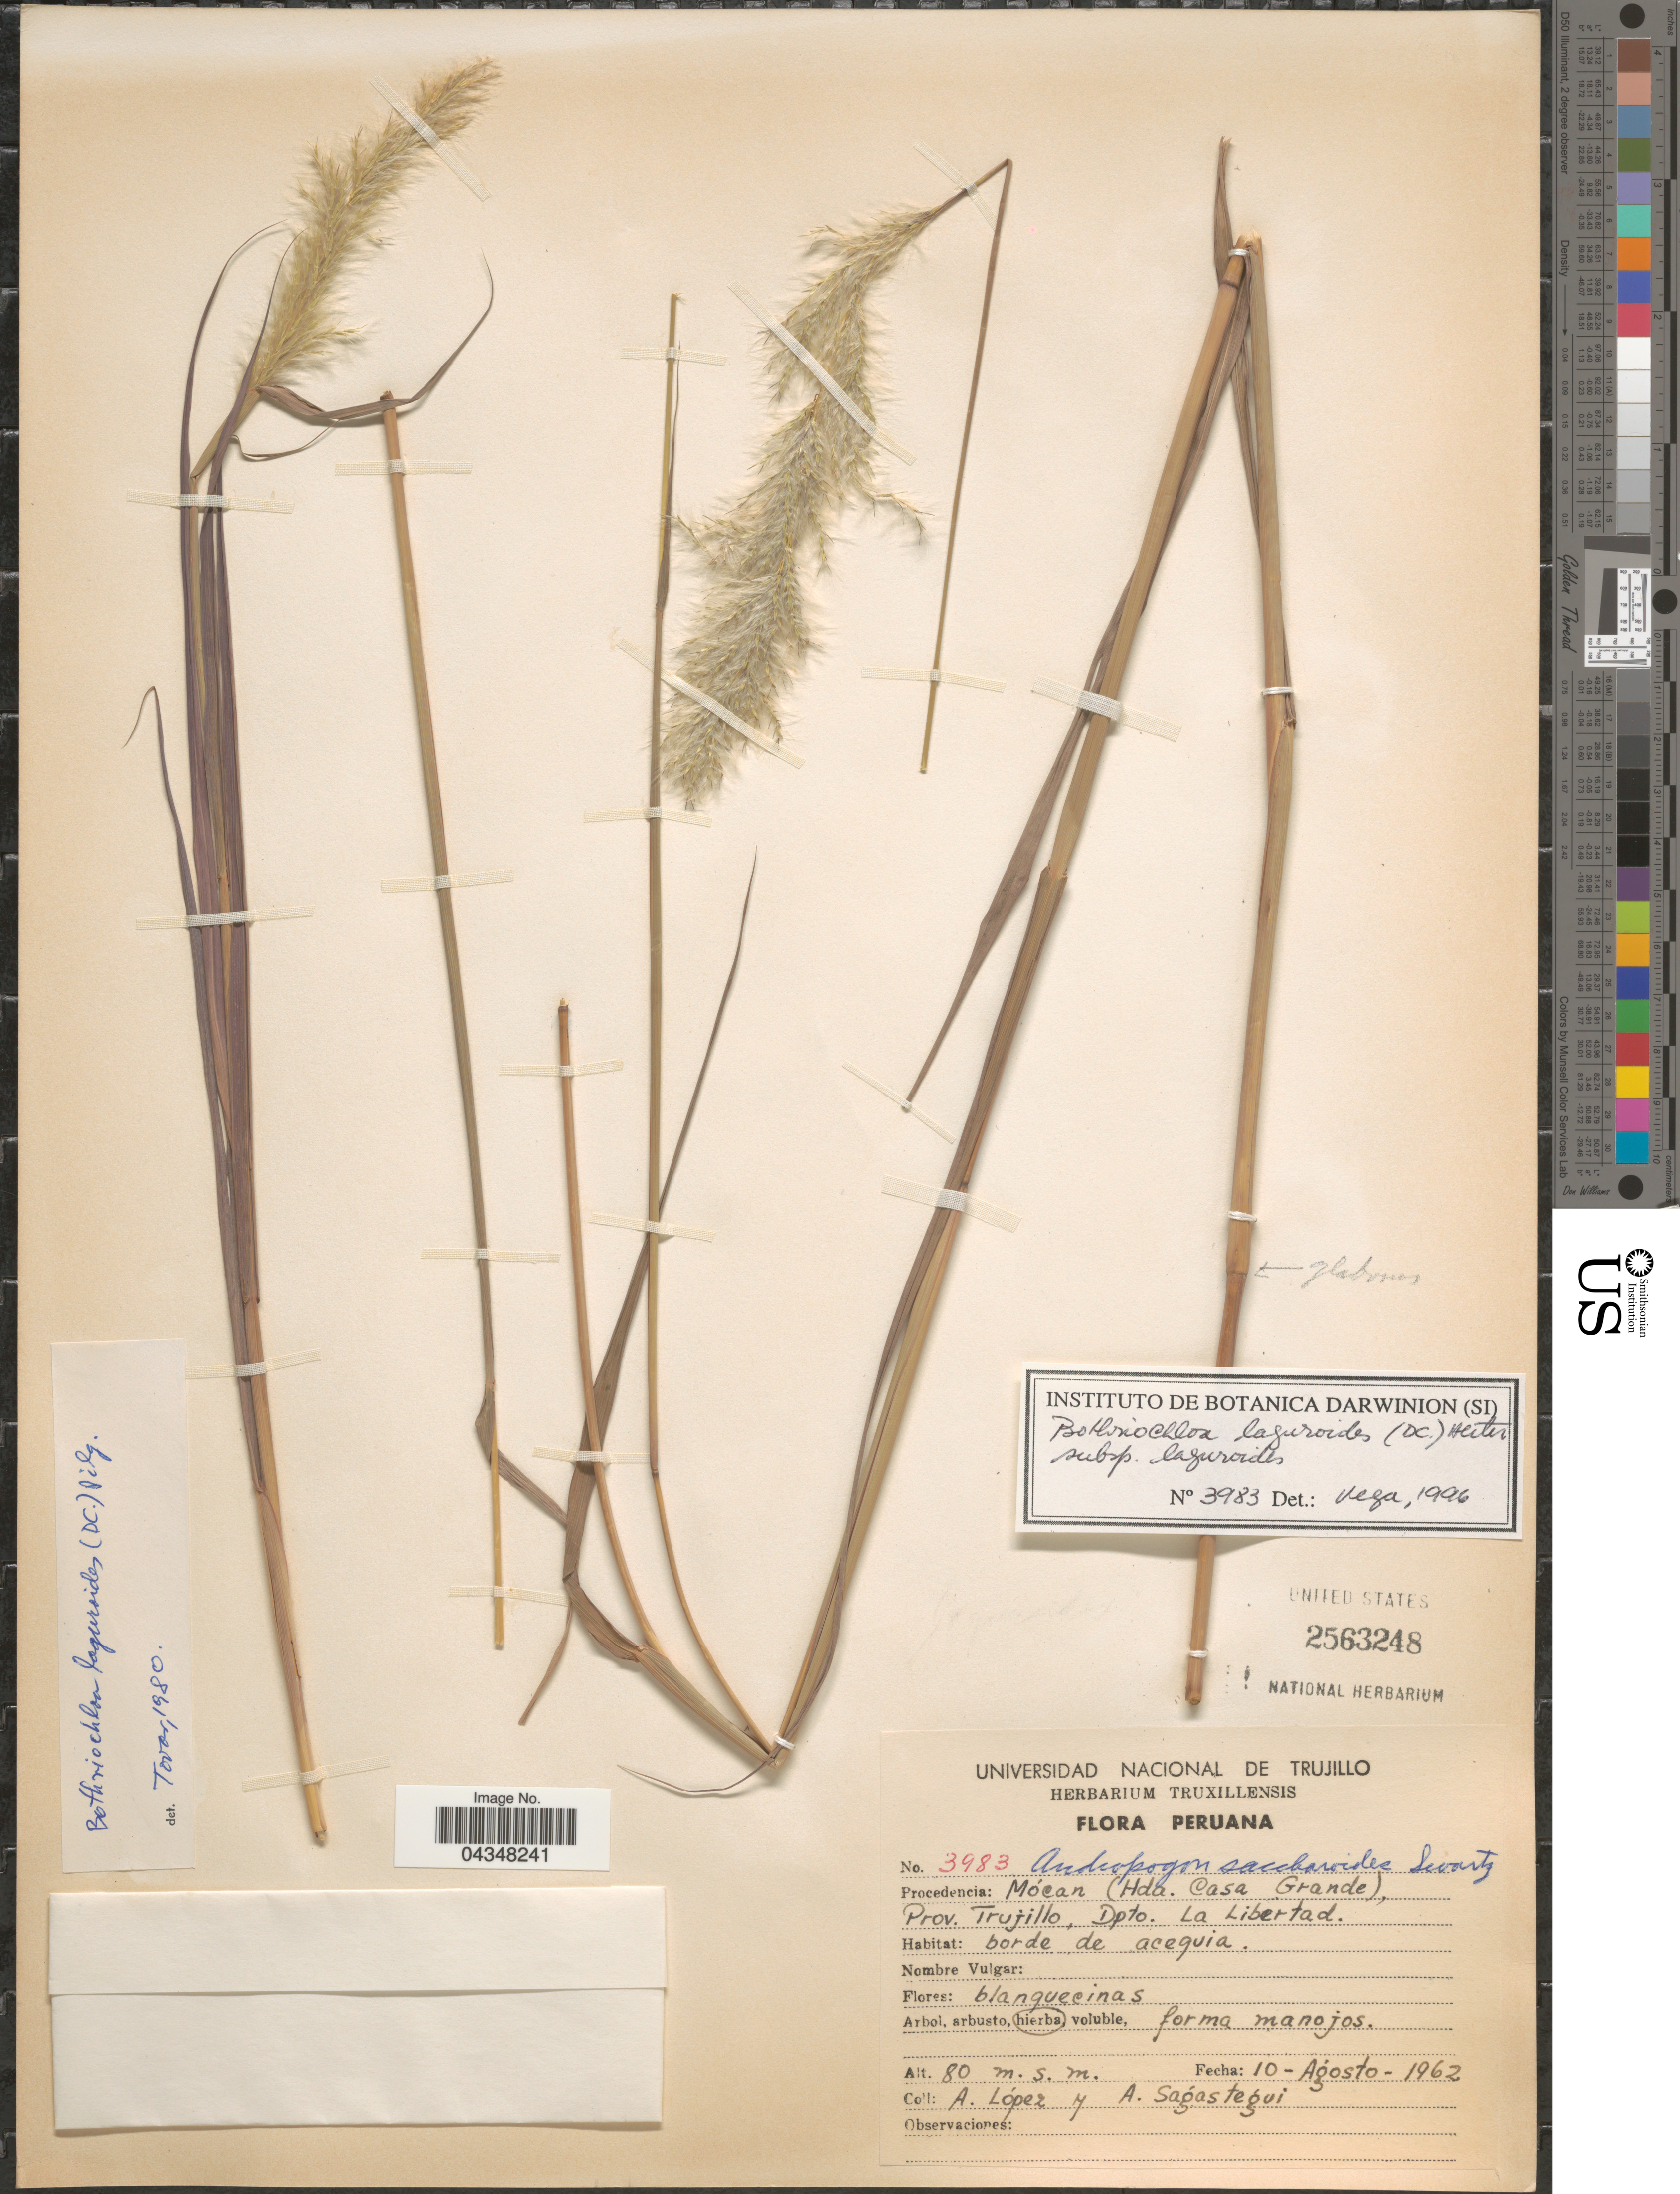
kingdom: Plantae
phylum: Tracheophyta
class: Liliopsida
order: Poales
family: Poaceae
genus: Bothriochloa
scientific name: Bothriochloa laguroides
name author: (DC.) Herter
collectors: A. López & A. Sagastegui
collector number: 3983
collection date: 1962-08-10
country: Peru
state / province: La Libertad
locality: Mócan (Hda. Casa Grande), Prov. Trujillo, Dpto. La Libertad.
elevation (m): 80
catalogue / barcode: US 2563248